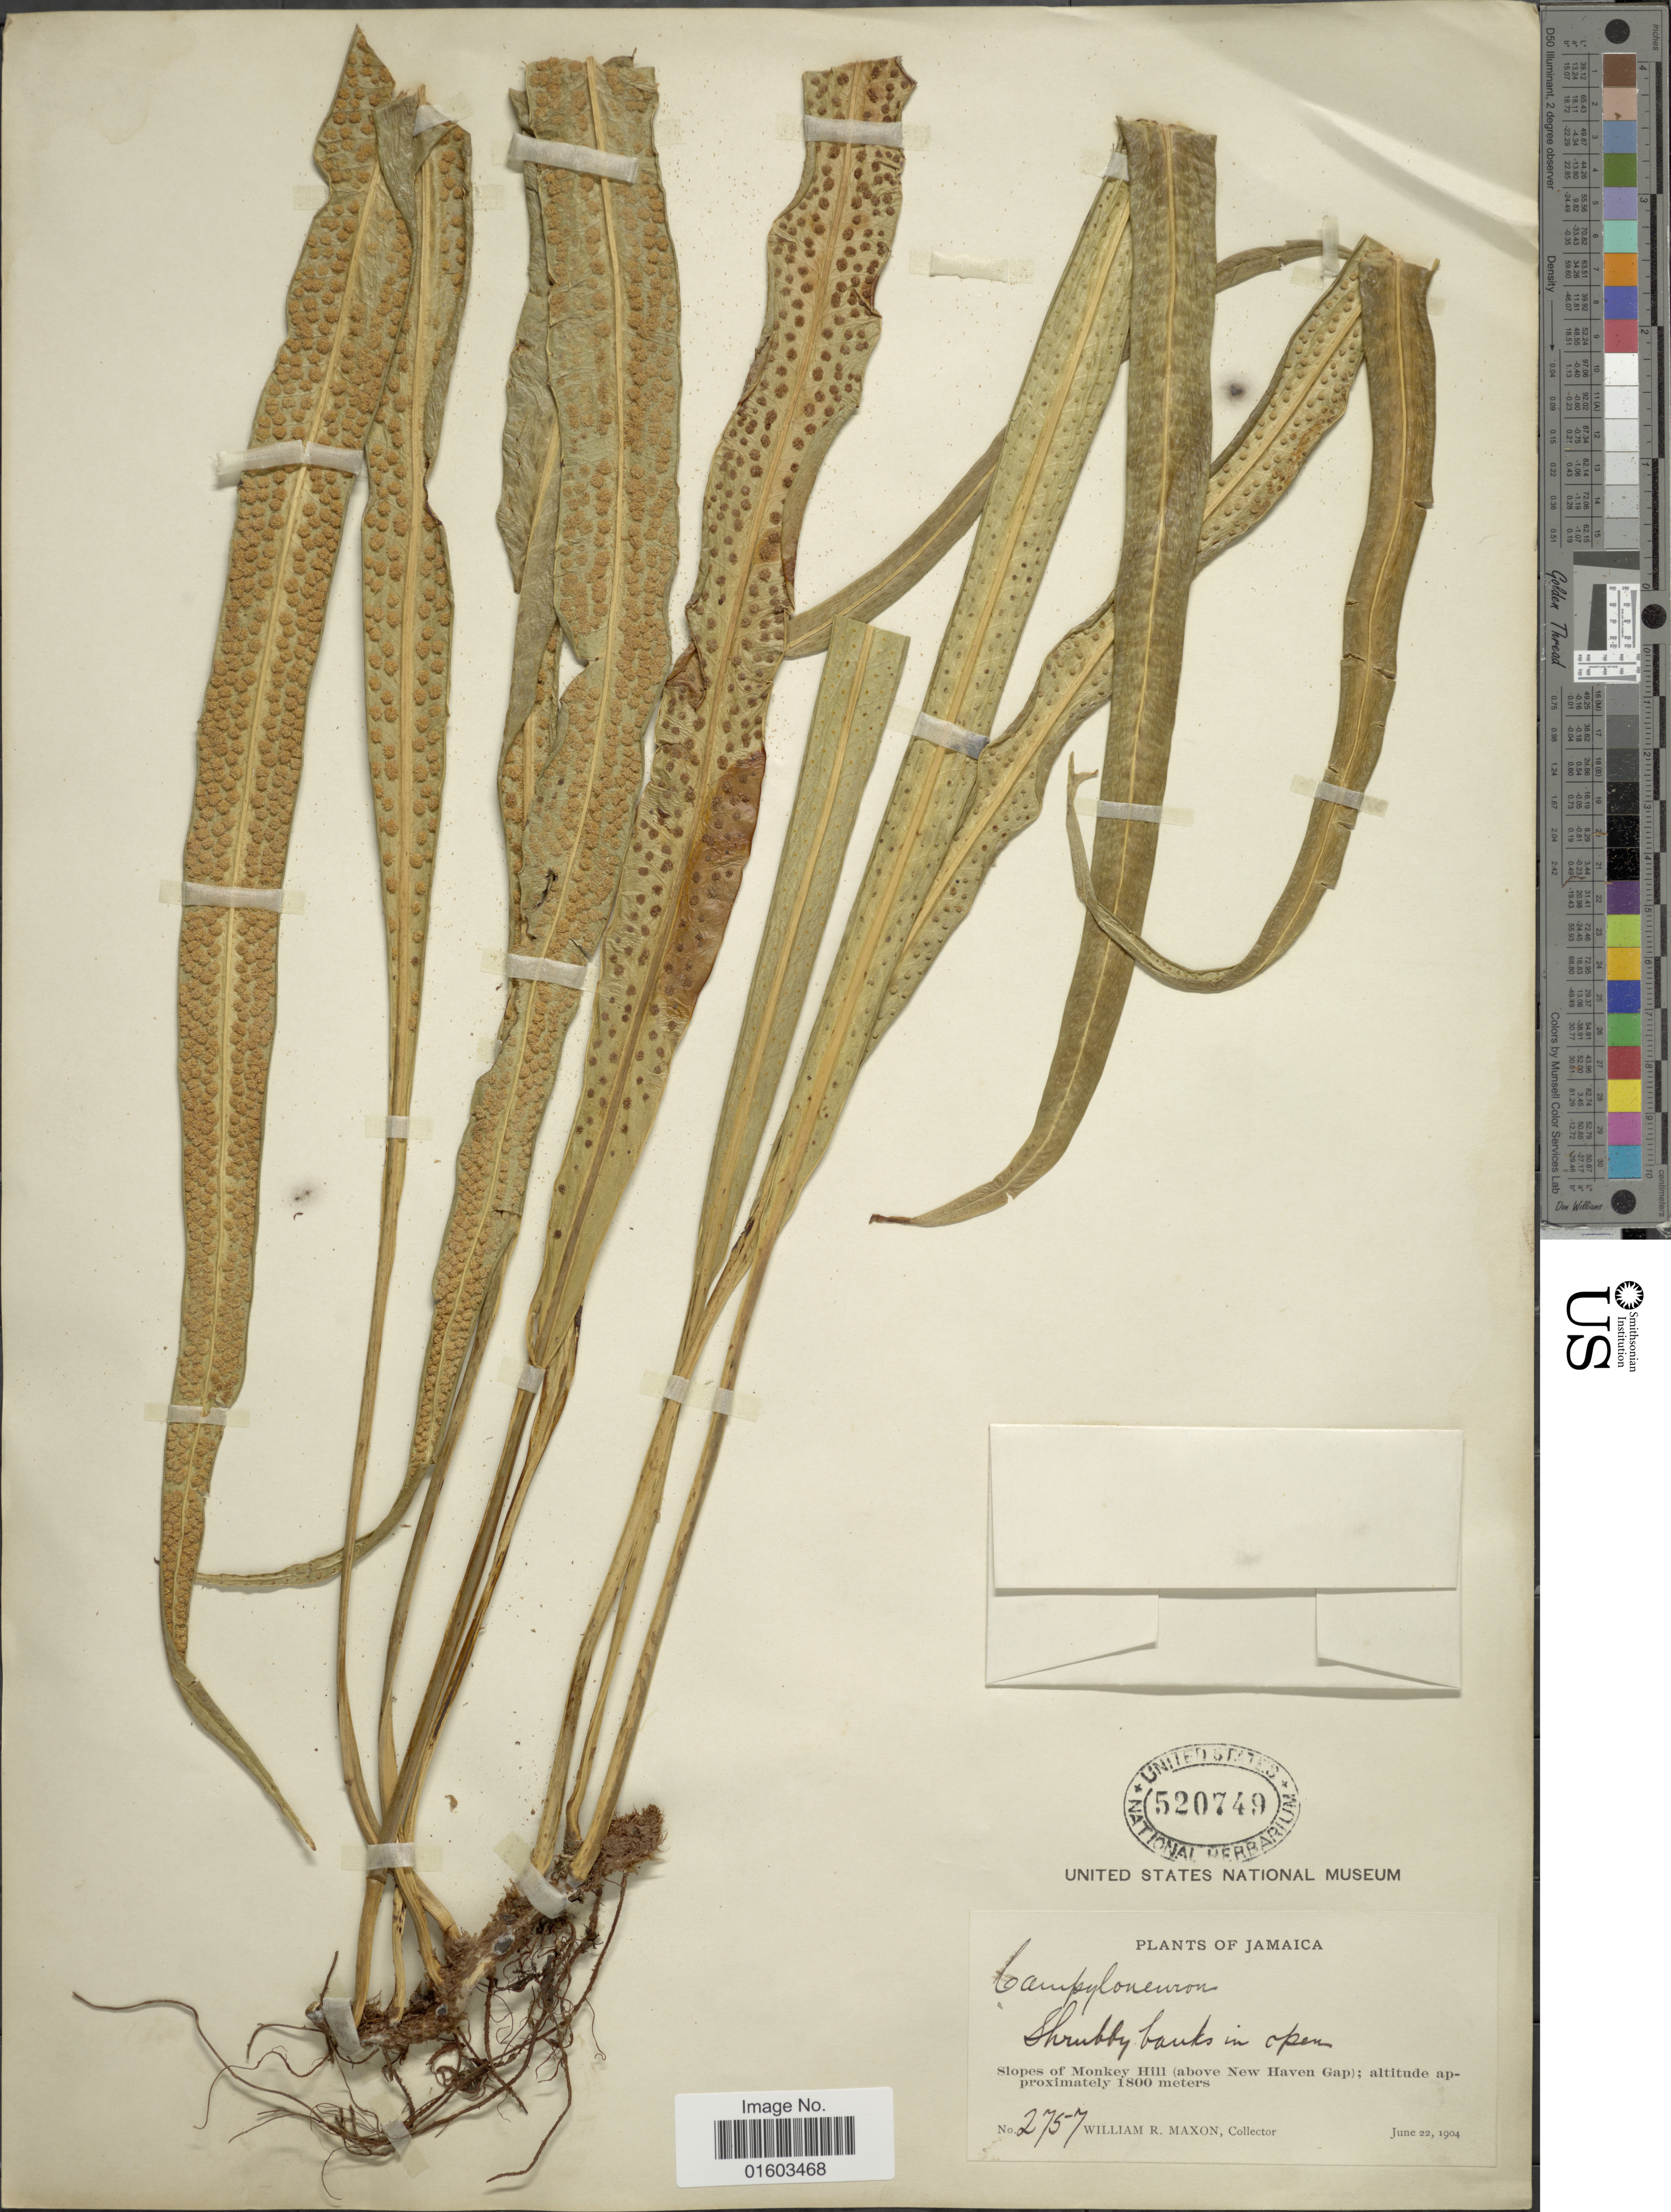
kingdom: Plantae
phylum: Tracheophyta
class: Polypodiopsida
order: Polypodiales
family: Polypodiaceae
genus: Campyloneurum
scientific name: Campyloneurum angustifolium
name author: (Sw.) Fée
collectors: W. R. Maxon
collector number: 2757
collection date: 1904-06-22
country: Jamaica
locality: Slopes of Monkey Hill (above New Haven Gap)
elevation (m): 1800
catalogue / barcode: US 520749